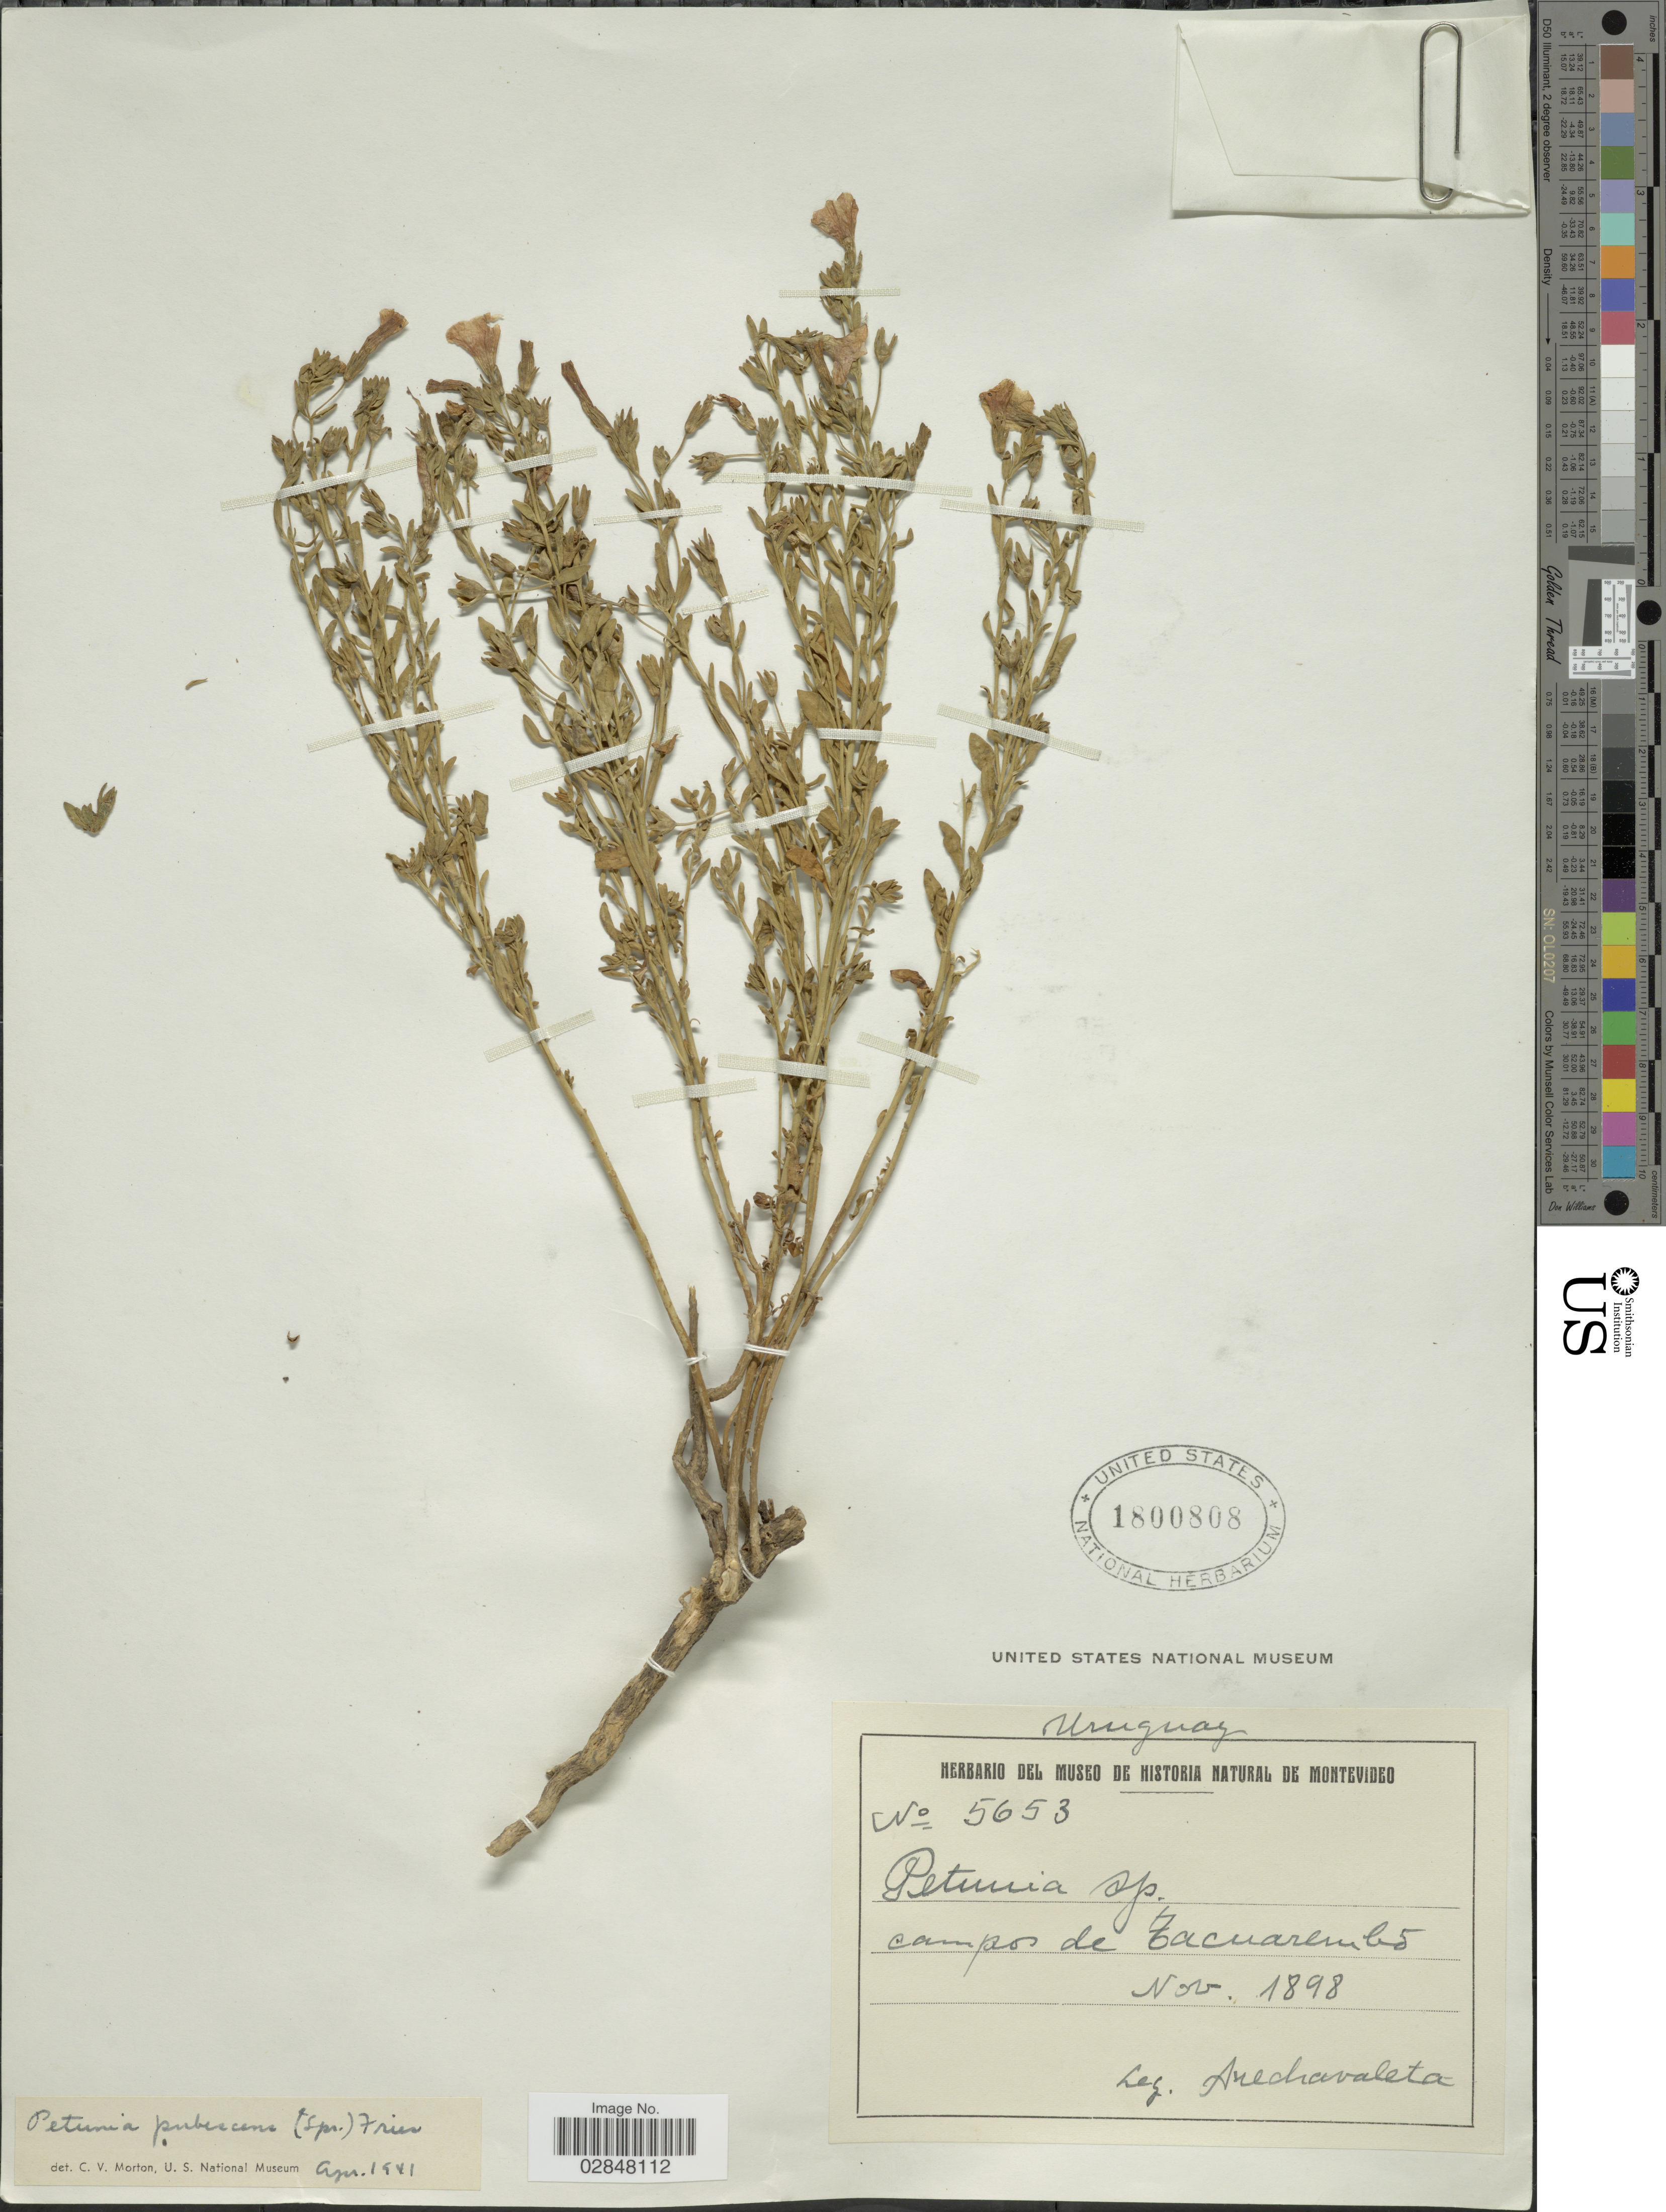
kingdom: Plantae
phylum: Tracheophyta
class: Magnoliopsida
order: Solanales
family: Solanaceae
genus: Petunia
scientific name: Petunia pubescens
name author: R.E. Fr.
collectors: Arechavaleta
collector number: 5653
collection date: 1898-11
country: Uruguay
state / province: Tacuarembó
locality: Campos de Tacuarembo.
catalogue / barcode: US 1800808